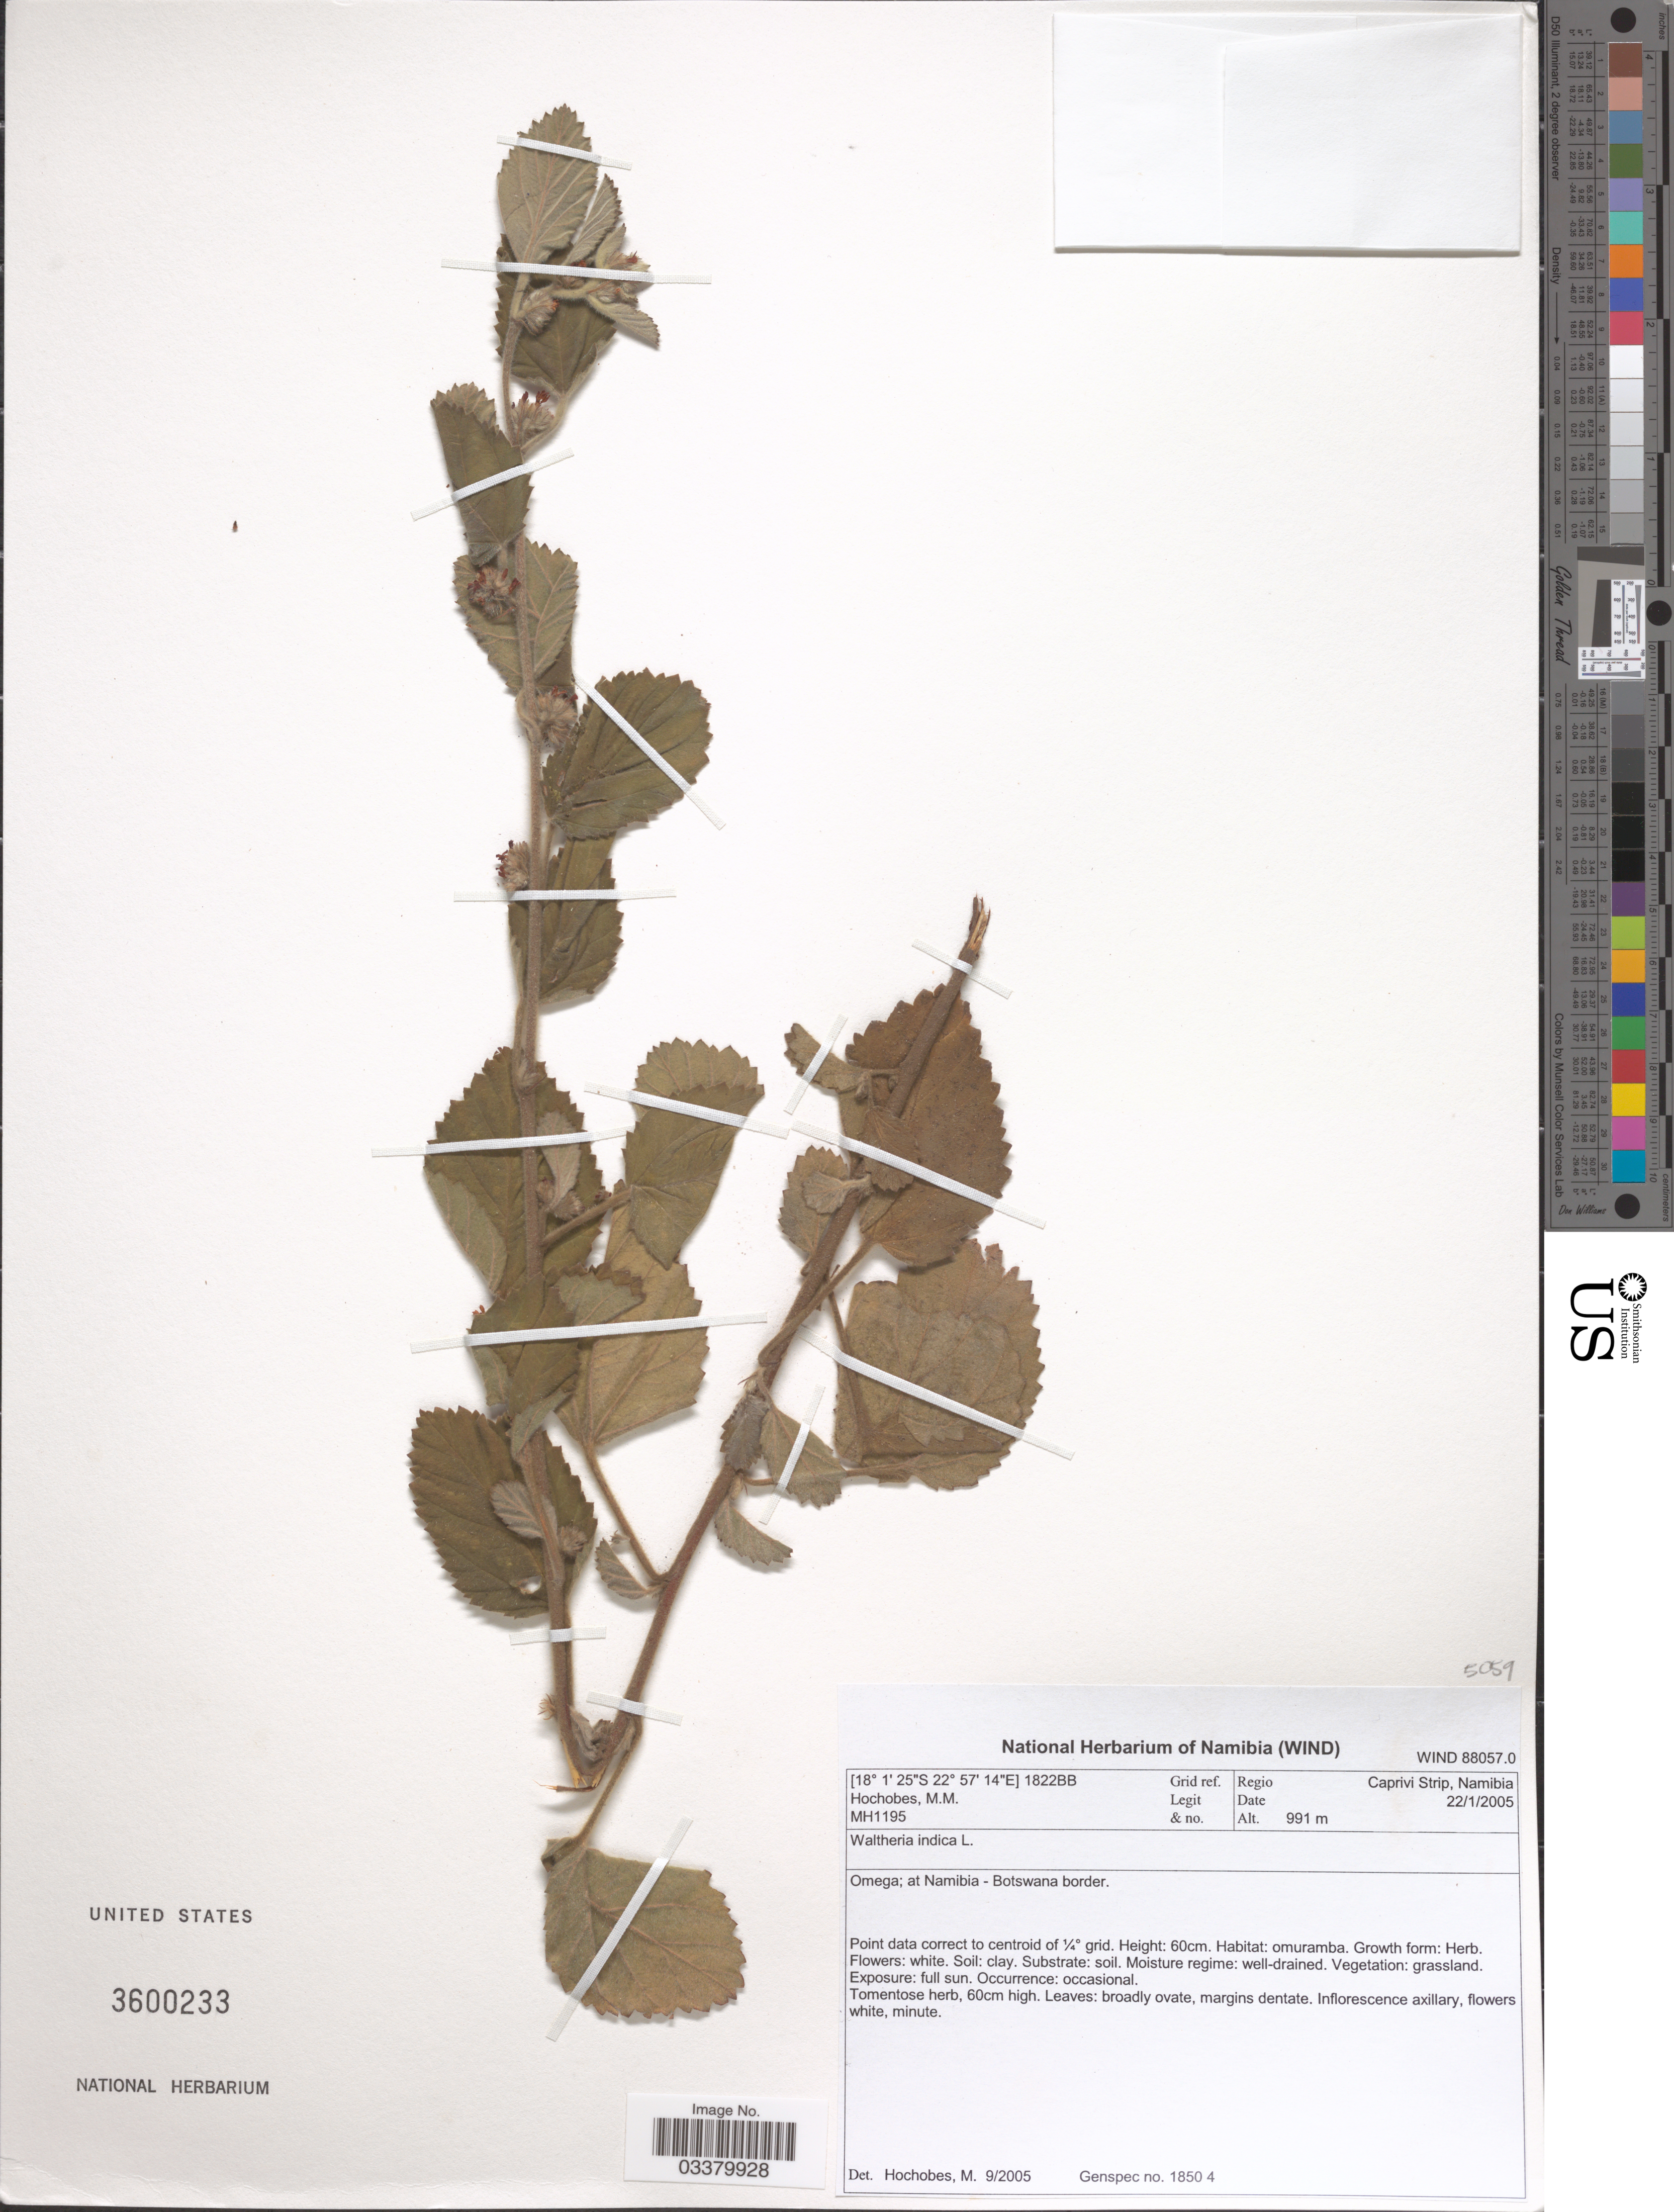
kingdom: Plantae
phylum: Tracheophyta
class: Magnoliopsida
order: Malvales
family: Malvaceae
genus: Waltheria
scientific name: Waltheria indica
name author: L.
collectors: M. Hochobes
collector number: MH1195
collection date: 2005-01-22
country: Namibia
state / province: Caprivi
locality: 1822BB Grid ref., Regio Caprivi Strip. Omega; at Namibia-Botswana border.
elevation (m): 991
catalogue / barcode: US 3600233